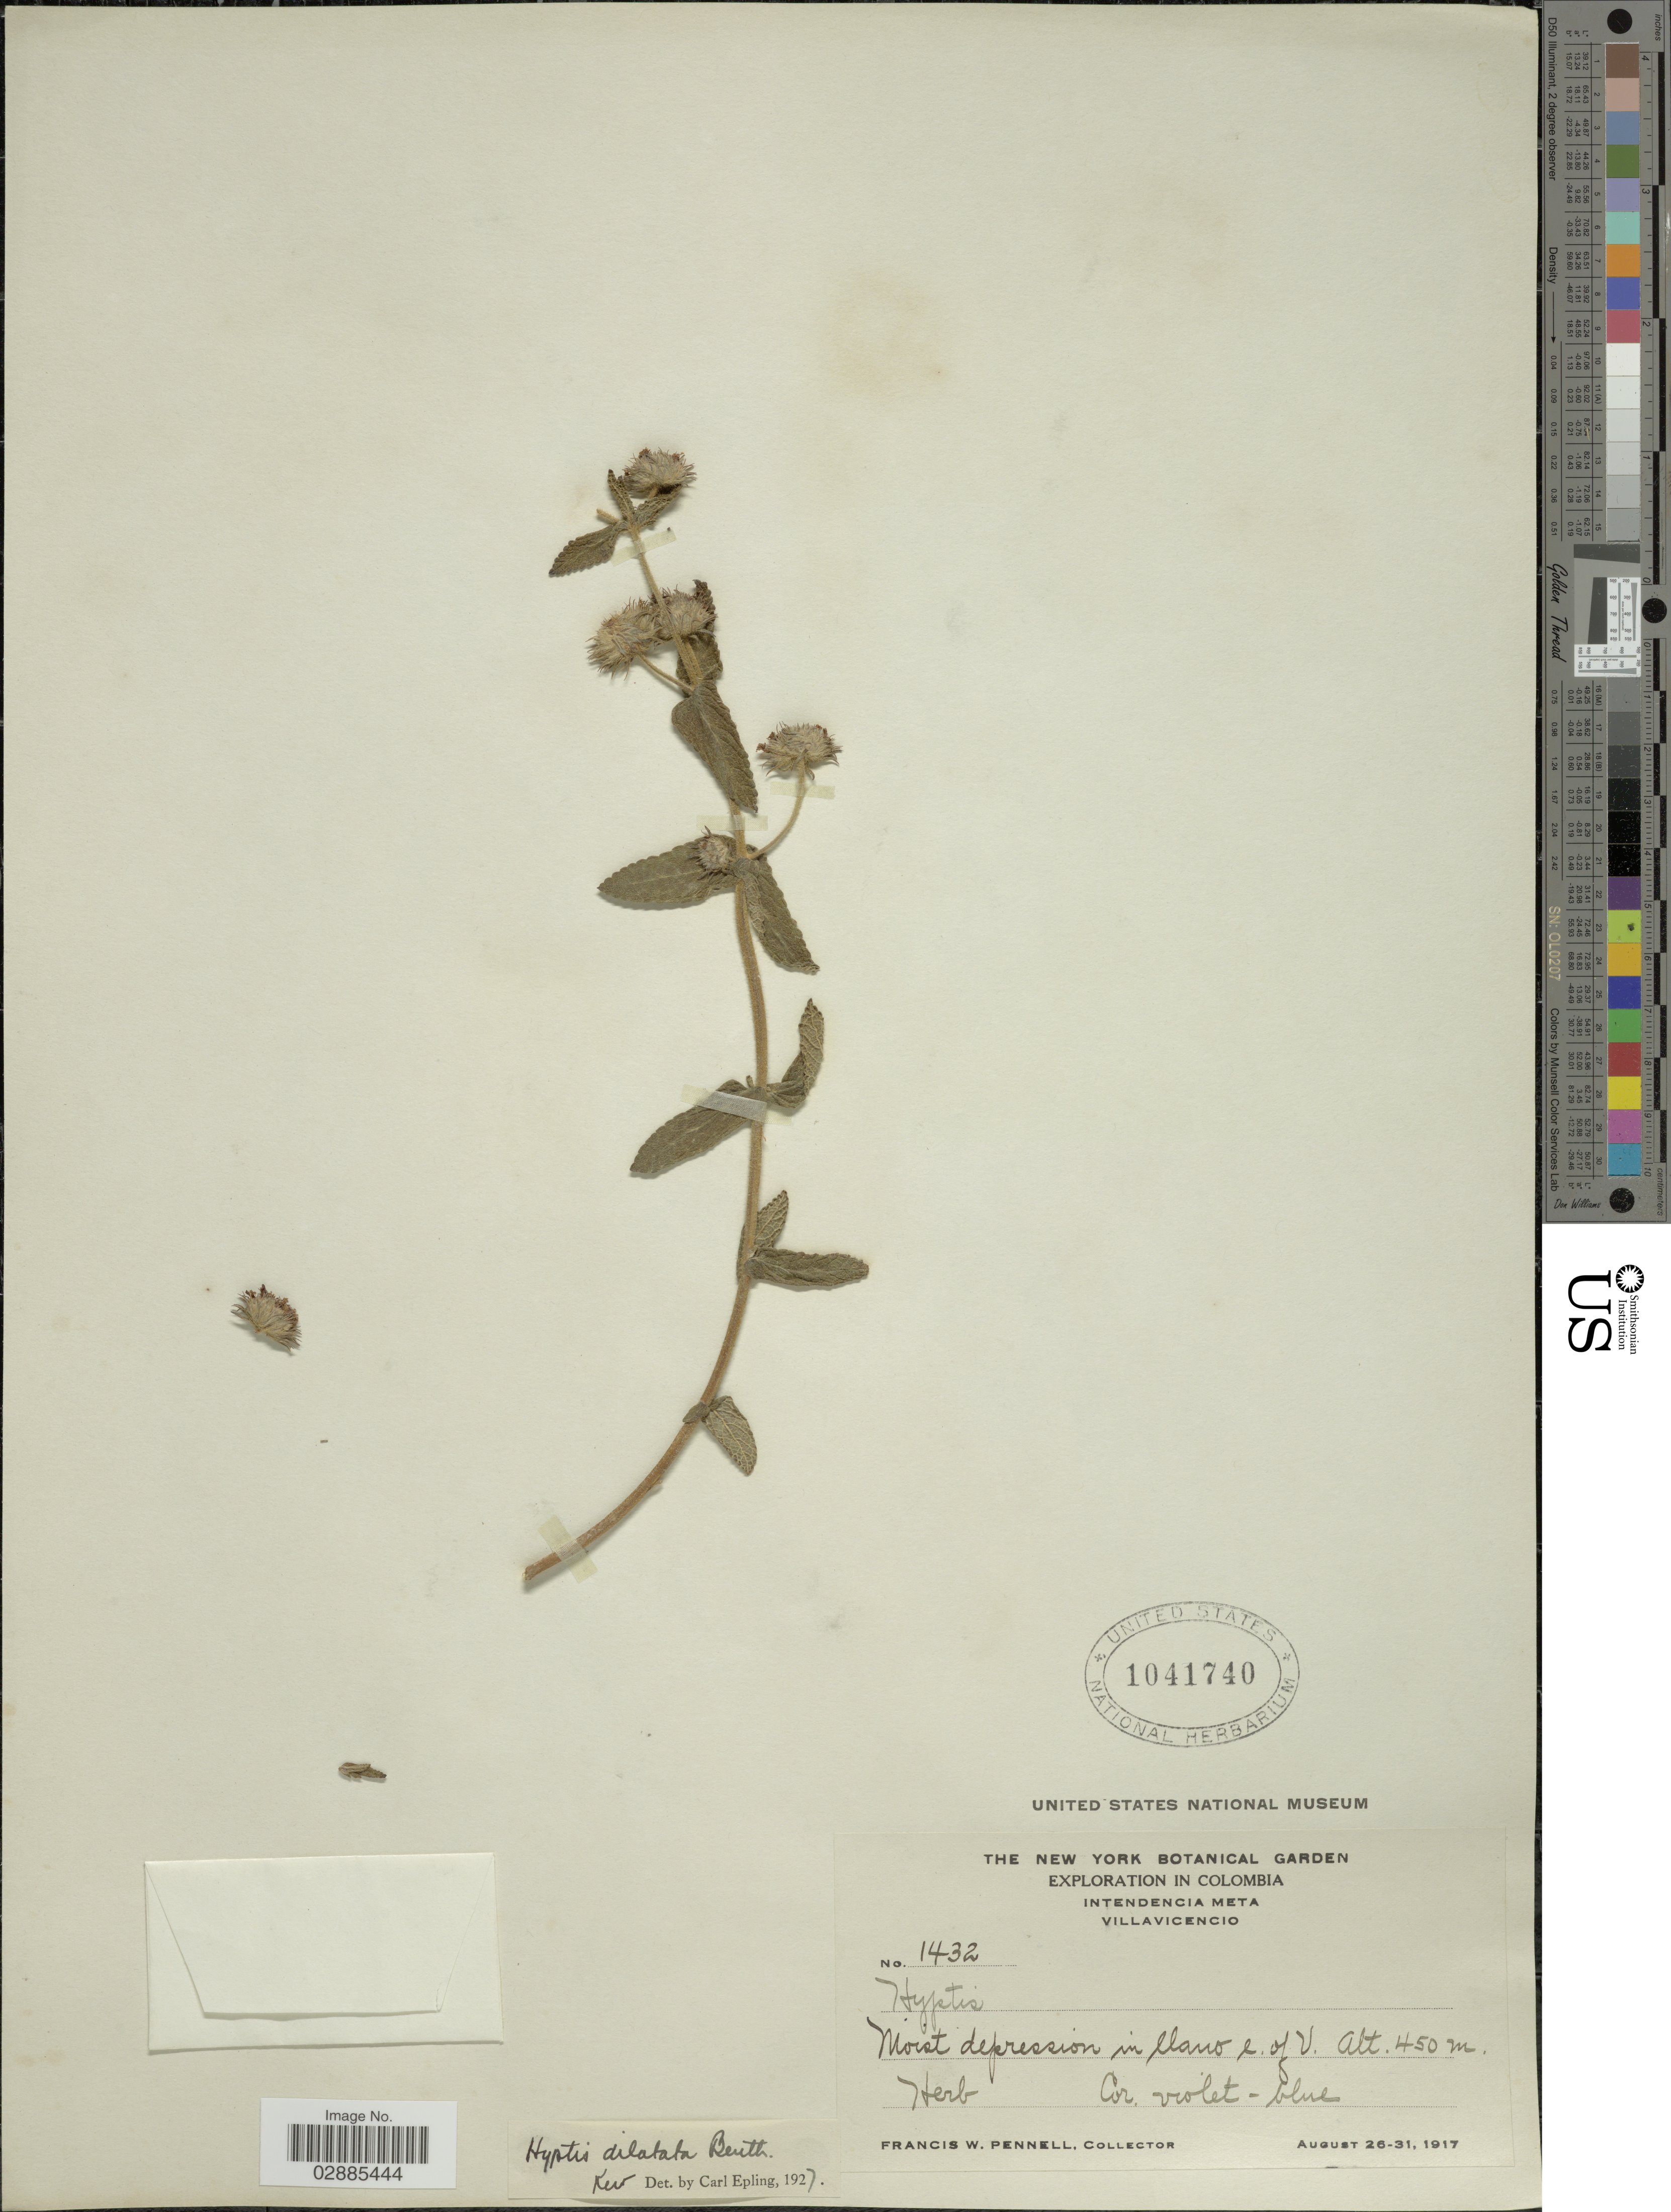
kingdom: Plantae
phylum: Tracheophyta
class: Magnoliopsida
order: Lamiales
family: Lamiaceae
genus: Hyptis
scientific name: Hyptis dilatata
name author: Benth.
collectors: F. W. Pennell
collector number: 1432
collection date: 1917-08-26/1917-08-31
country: Colombia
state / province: Meta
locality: Intendencia Meta. Villavicencio. In llano e. of v.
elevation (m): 450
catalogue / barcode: US 1041740